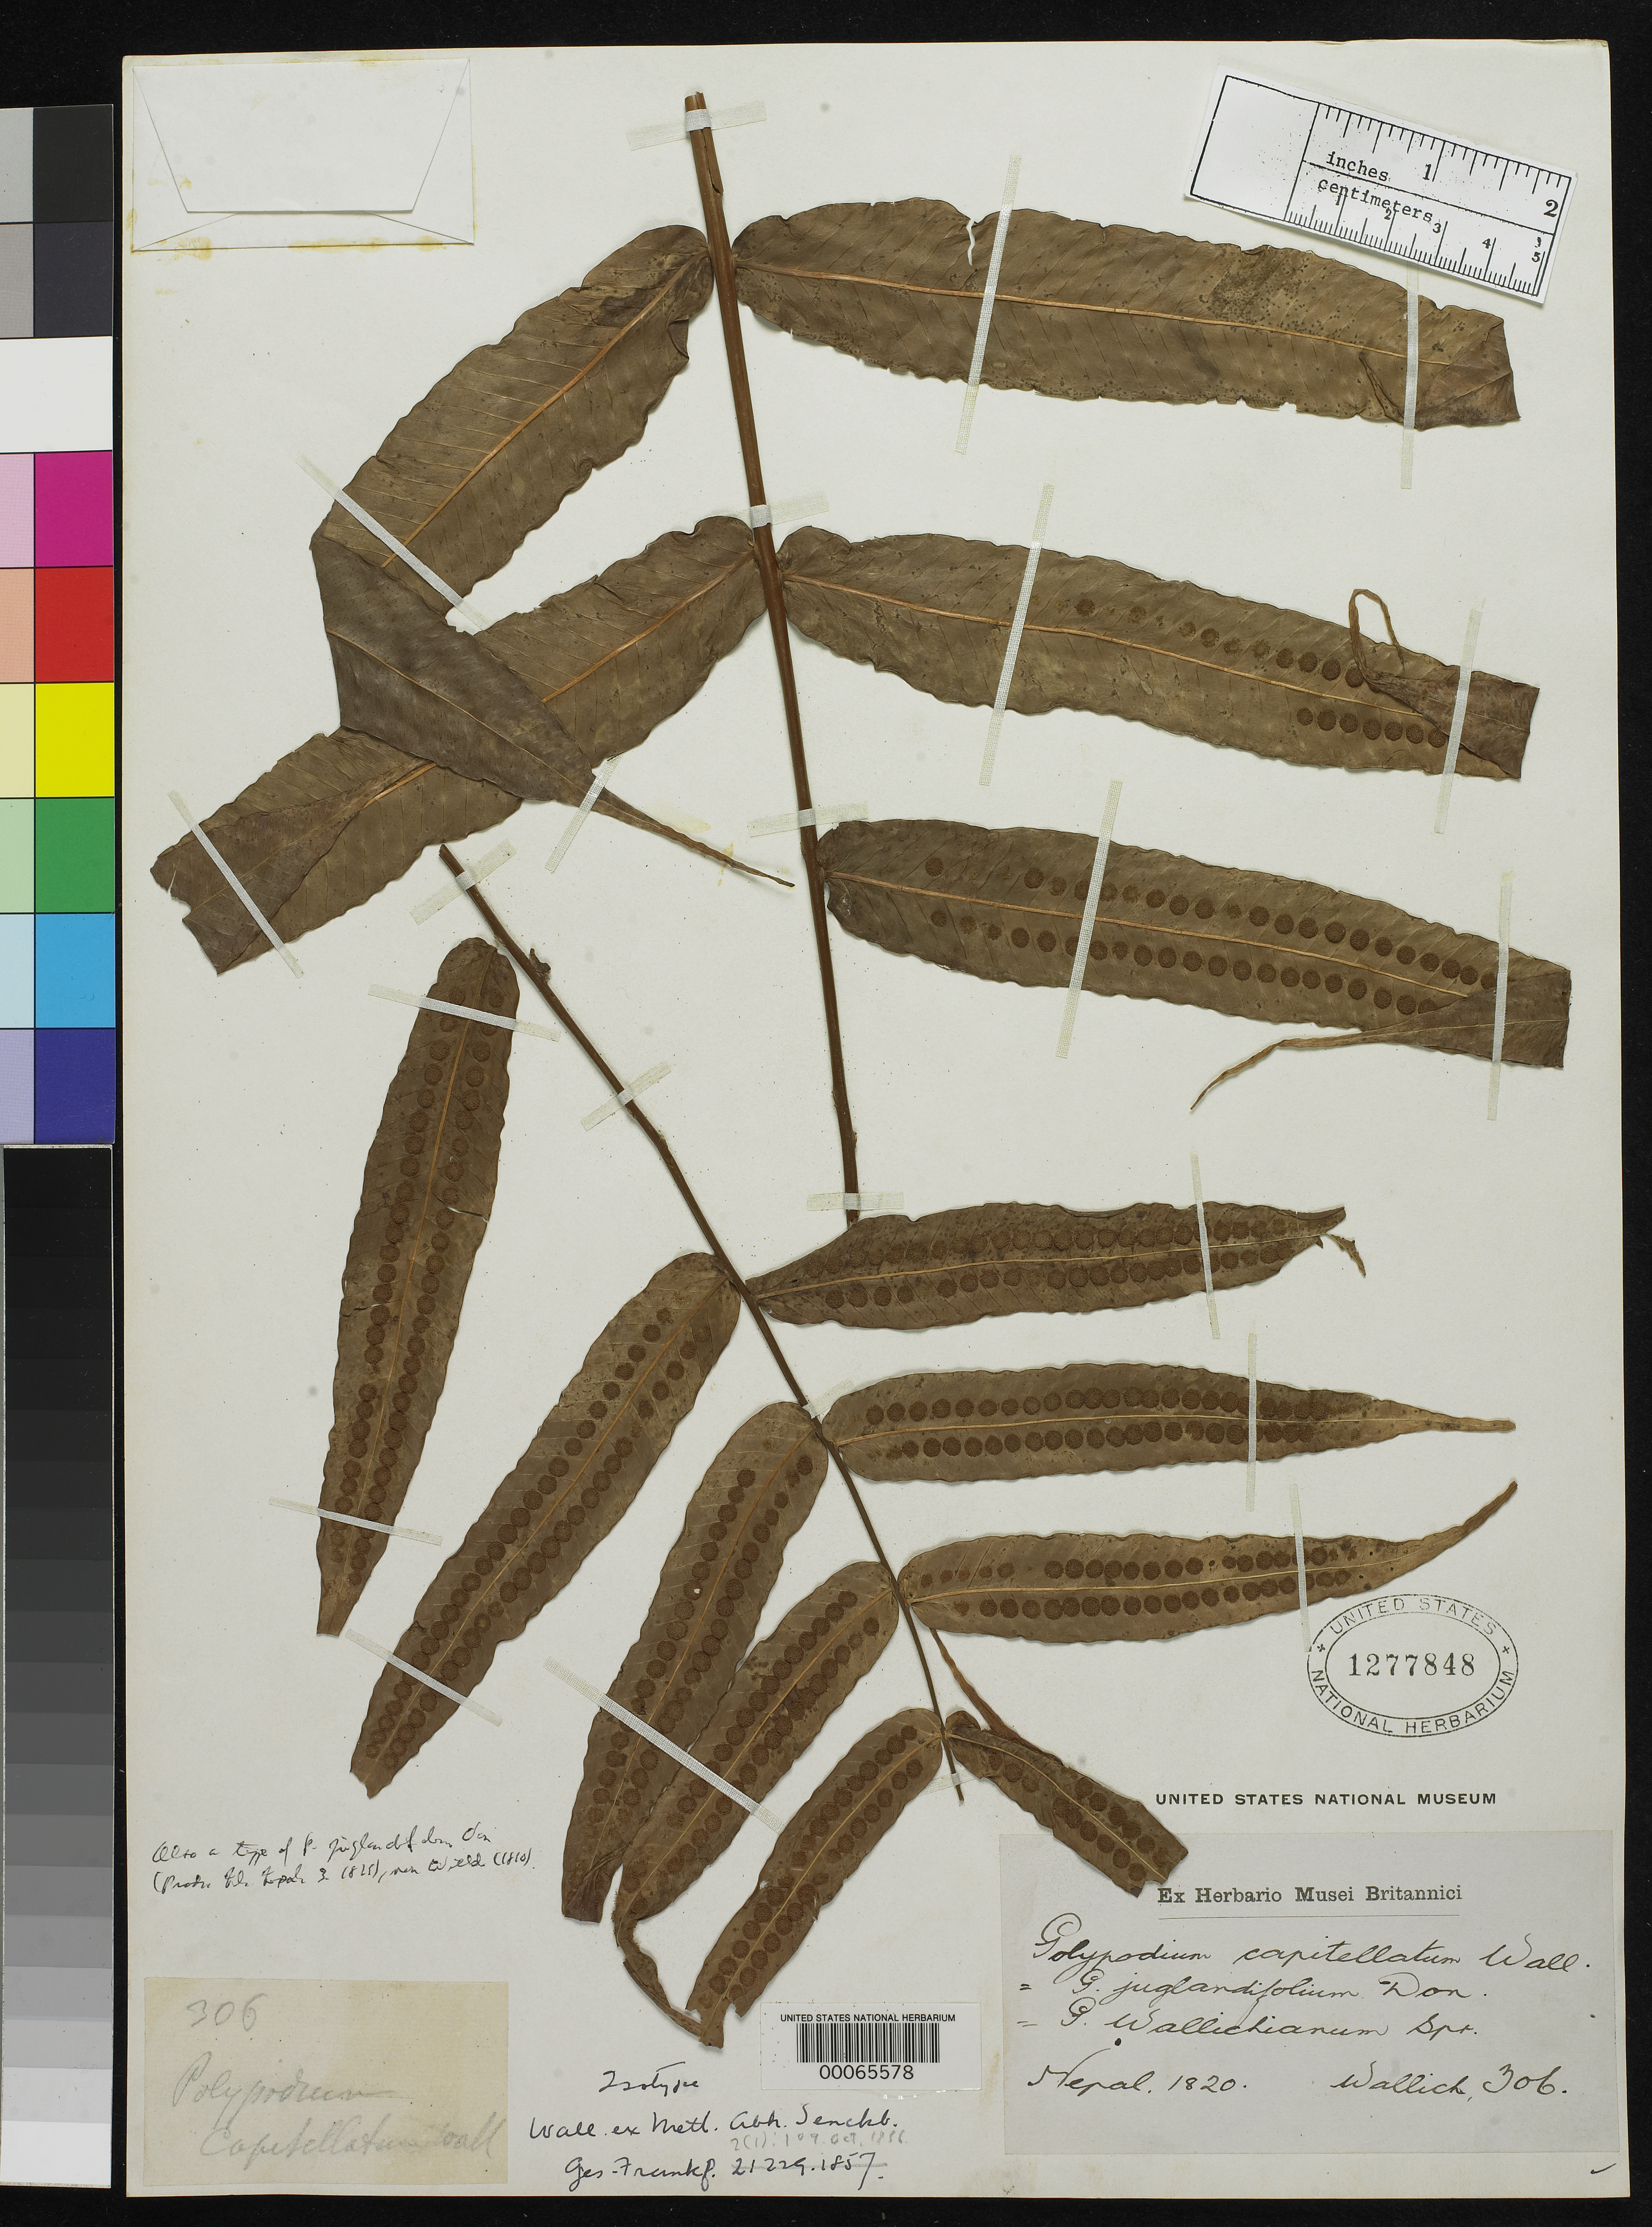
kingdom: Plantae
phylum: Tracheophyta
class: Polypodiopsida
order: Polypodiales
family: Polypodiaceae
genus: Polypodium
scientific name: Polypodium juglandifolium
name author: D. Don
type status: Type Collection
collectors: N. Wallich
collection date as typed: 1820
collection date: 1820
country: Nepal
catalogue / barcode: US 1277848-2